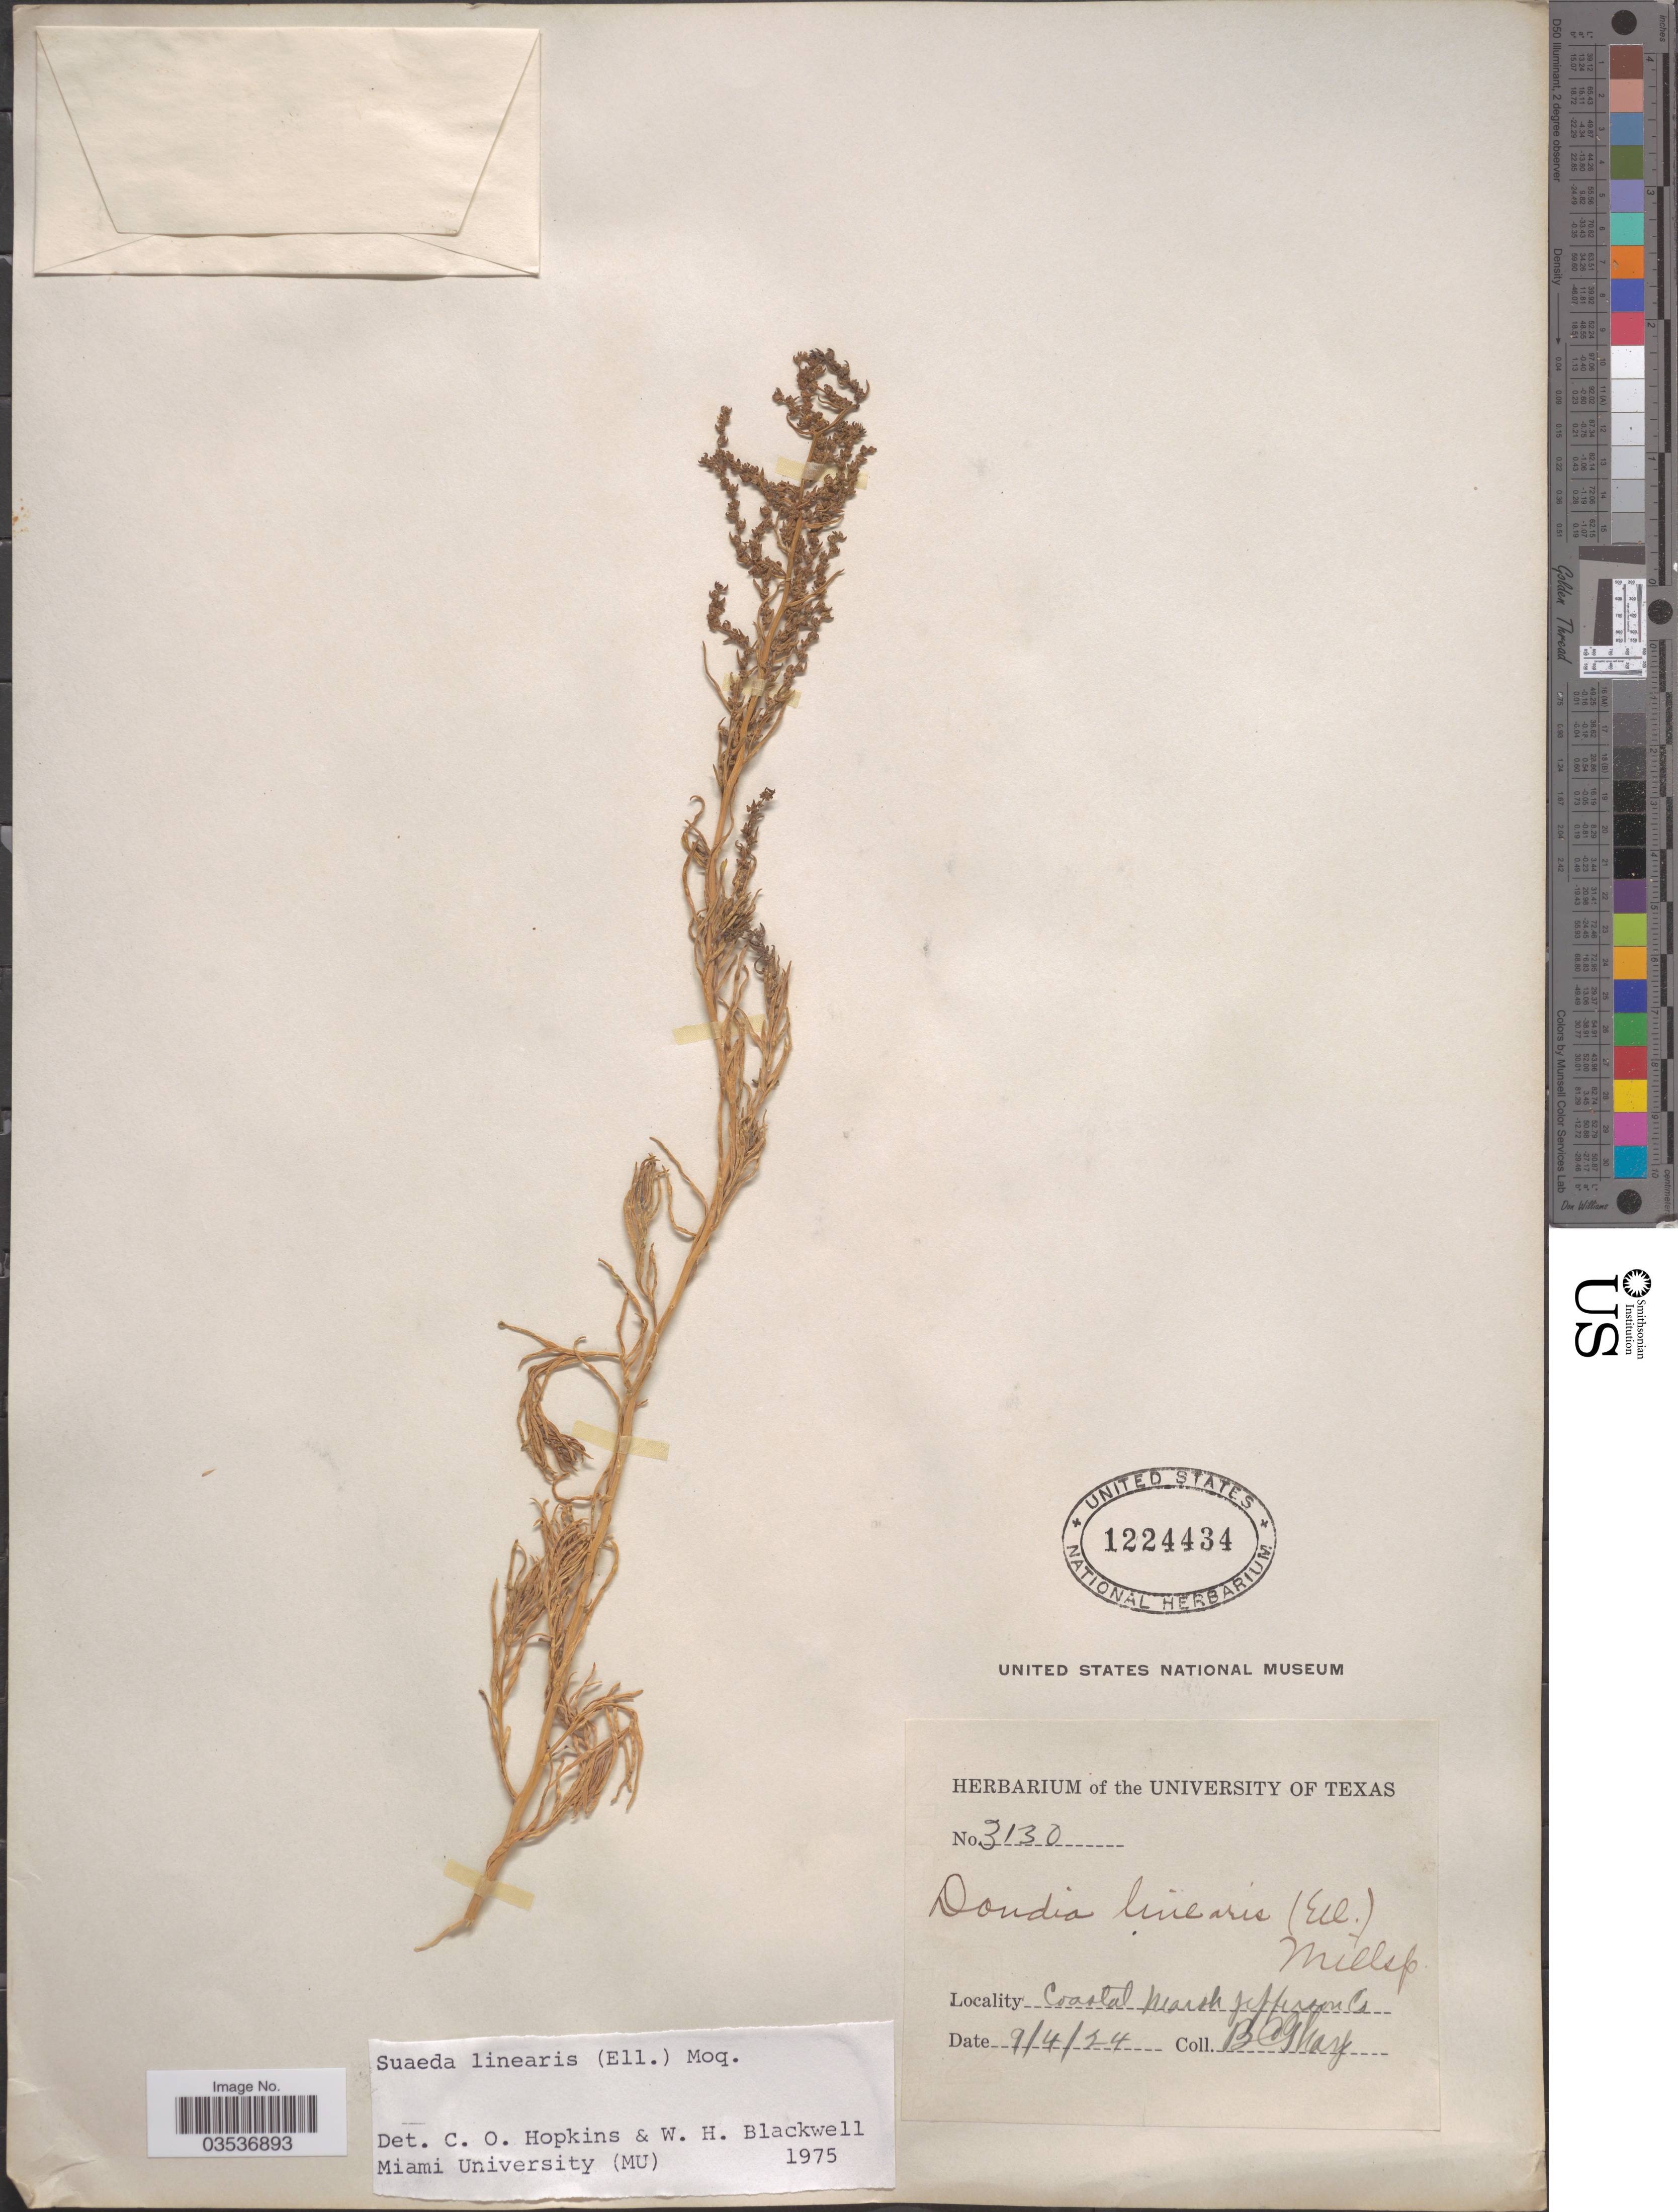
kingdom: Plantae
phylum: Tracheophyta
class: Magnoliopsida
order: Caryophyllales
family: Amaranthaceae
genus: Dondia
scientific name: Dondia linearis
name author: (Elliott) A. Heller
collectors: B. C. Tharp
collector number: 3130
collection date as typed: Transcribed d/m/y: 4/9/24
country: United States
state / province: Texas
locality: Coastal Marsh Jefferson Co.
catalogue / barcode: US 1224434